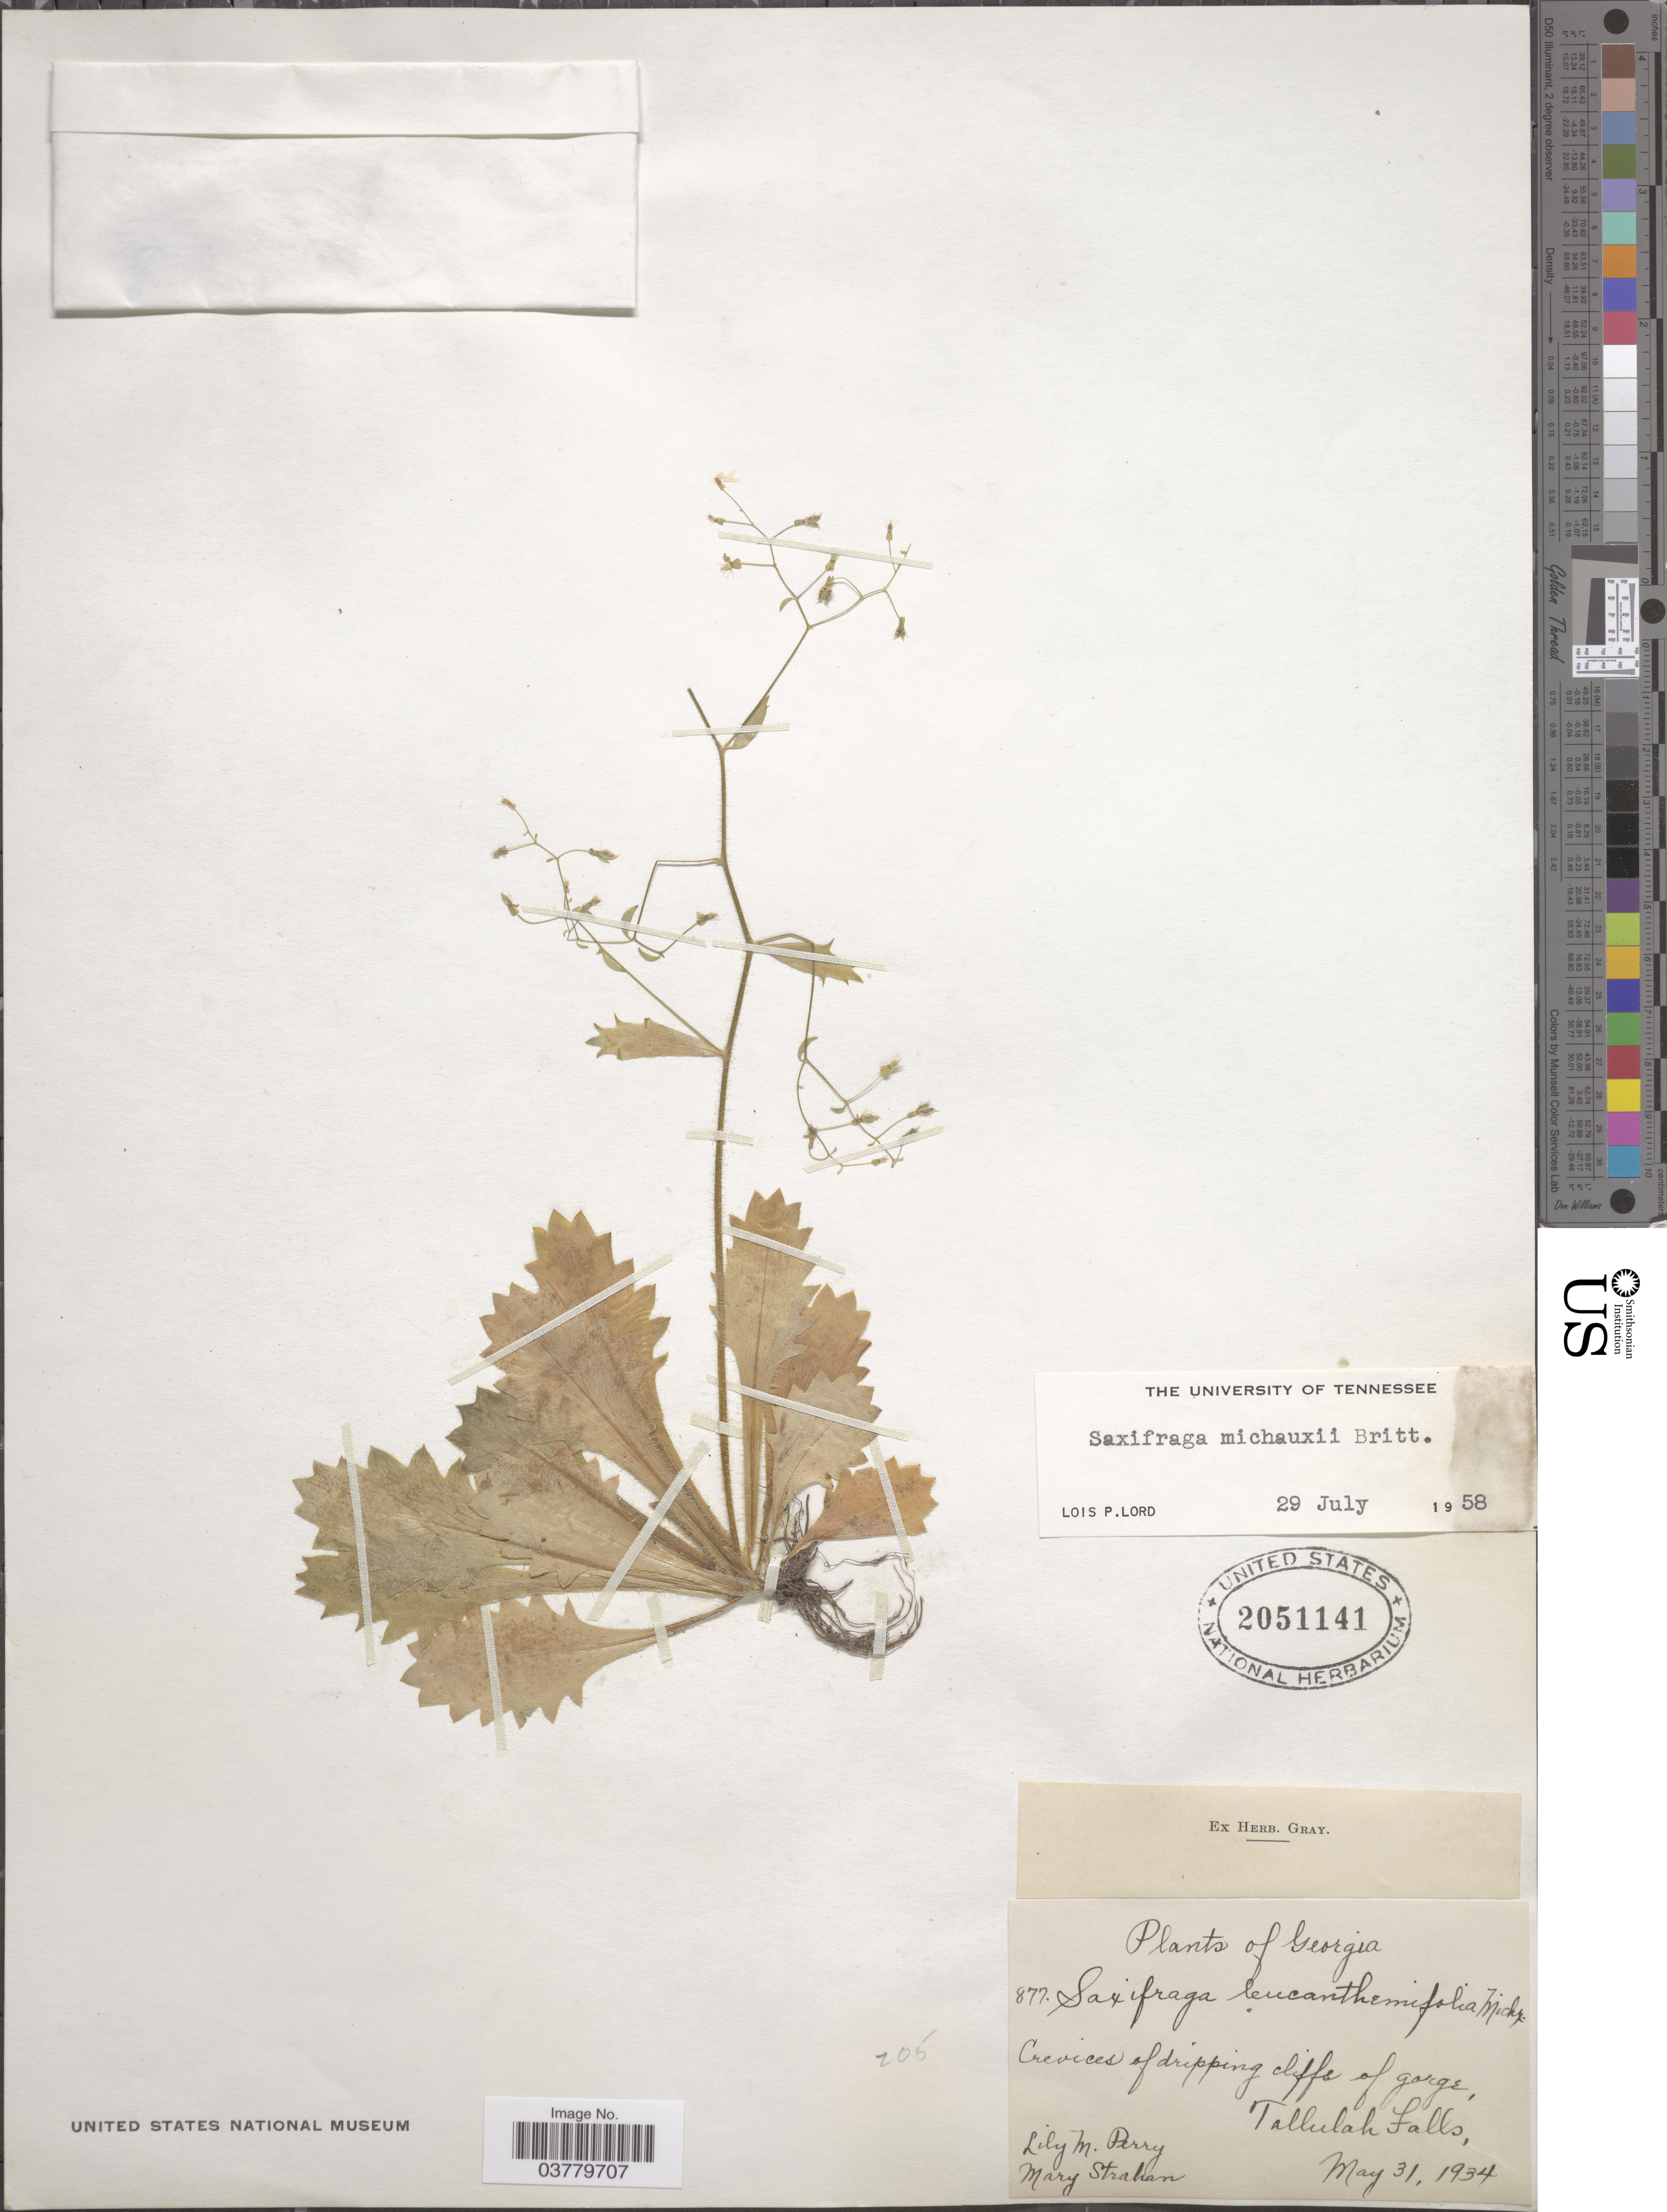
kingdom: Plantae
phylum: Tracheophyta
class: Magnoliopsida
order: Saxifragales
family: Saxifragaceae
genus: Micranthes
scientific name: Micranthes petiolaris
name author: (Raf.) Bush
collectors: L. M. Perry & M. Straham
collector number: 877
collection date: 1934-05-31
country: United States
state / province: Georgia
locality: Tallulah Falls.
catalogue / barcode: US 2051141